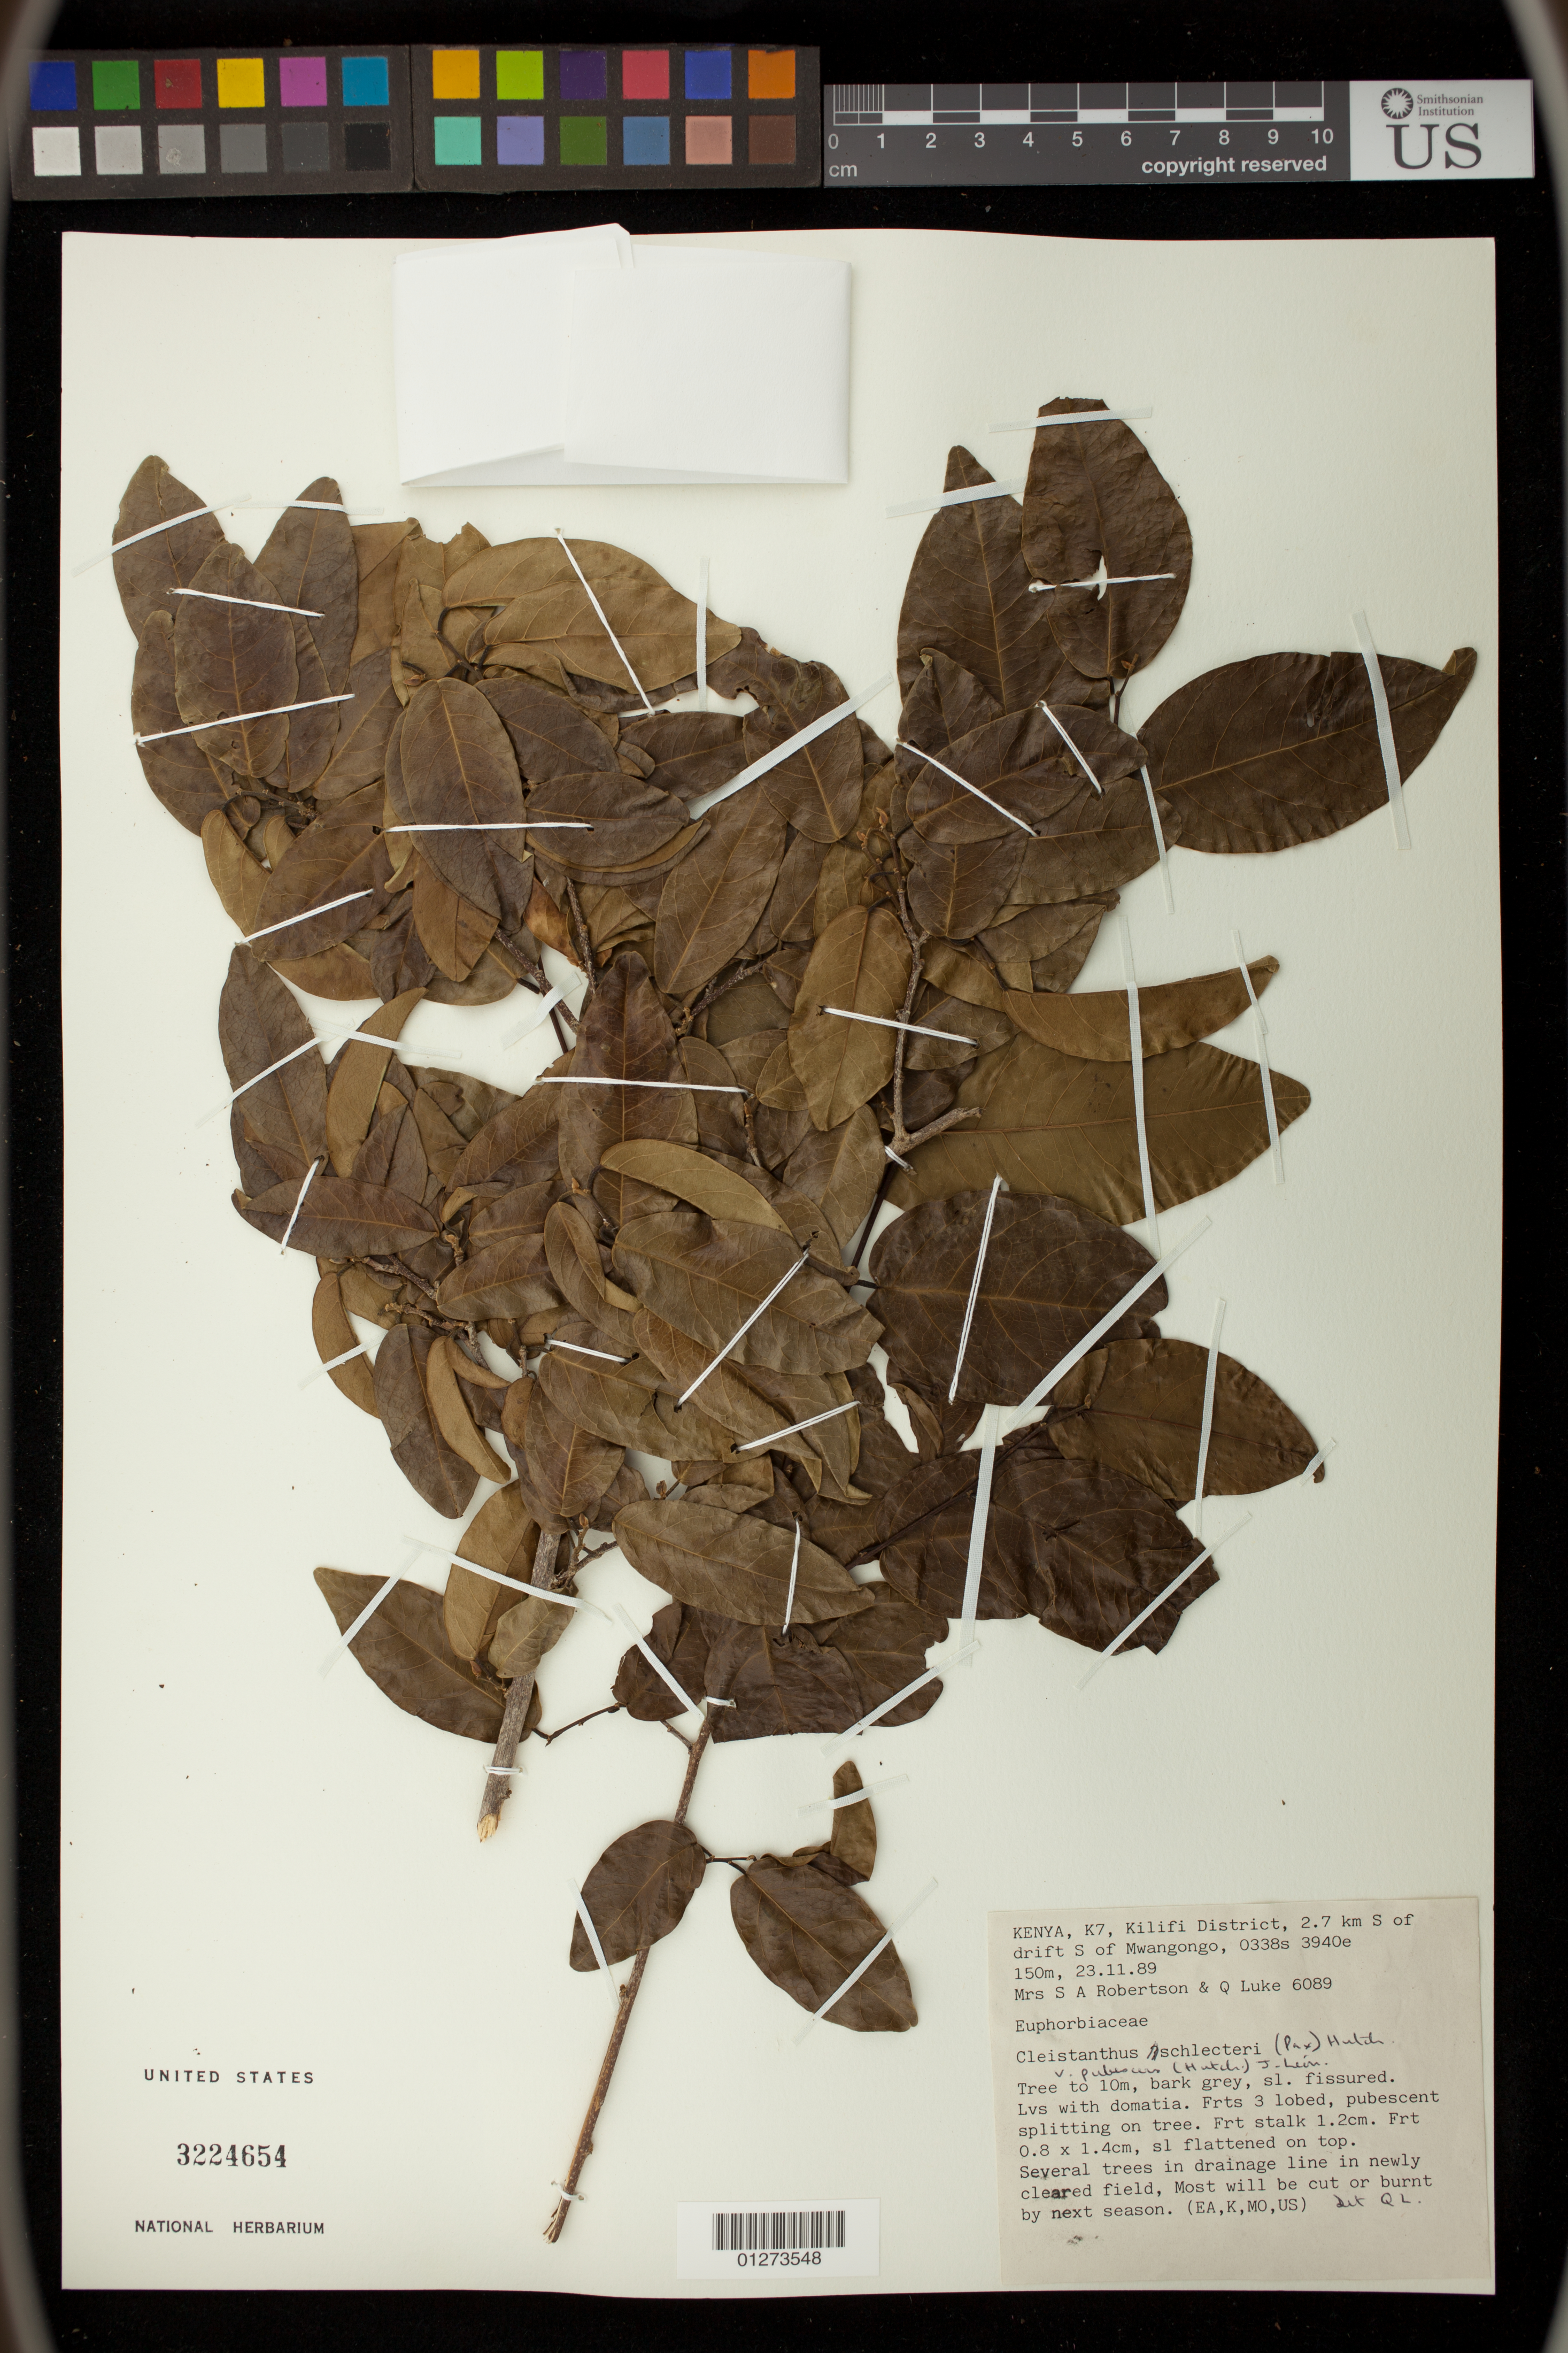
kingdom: Plantae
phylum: Tracheophyta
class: Magnoliopsida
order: Malpighiales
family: Phyllanthaceae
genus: Cleistanthus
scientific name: Cleistanthus schlechteri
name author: (Pax) Hutch.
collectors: Q. Luke & Mrs. S. A. Robertson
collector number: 6089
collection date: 1989-11-23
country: Kenya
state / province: Kilifi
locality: K7, Kilifi Distrigt, 2.7 km S of drift S of Mwangongo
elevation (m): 150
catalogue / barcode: US 3224654